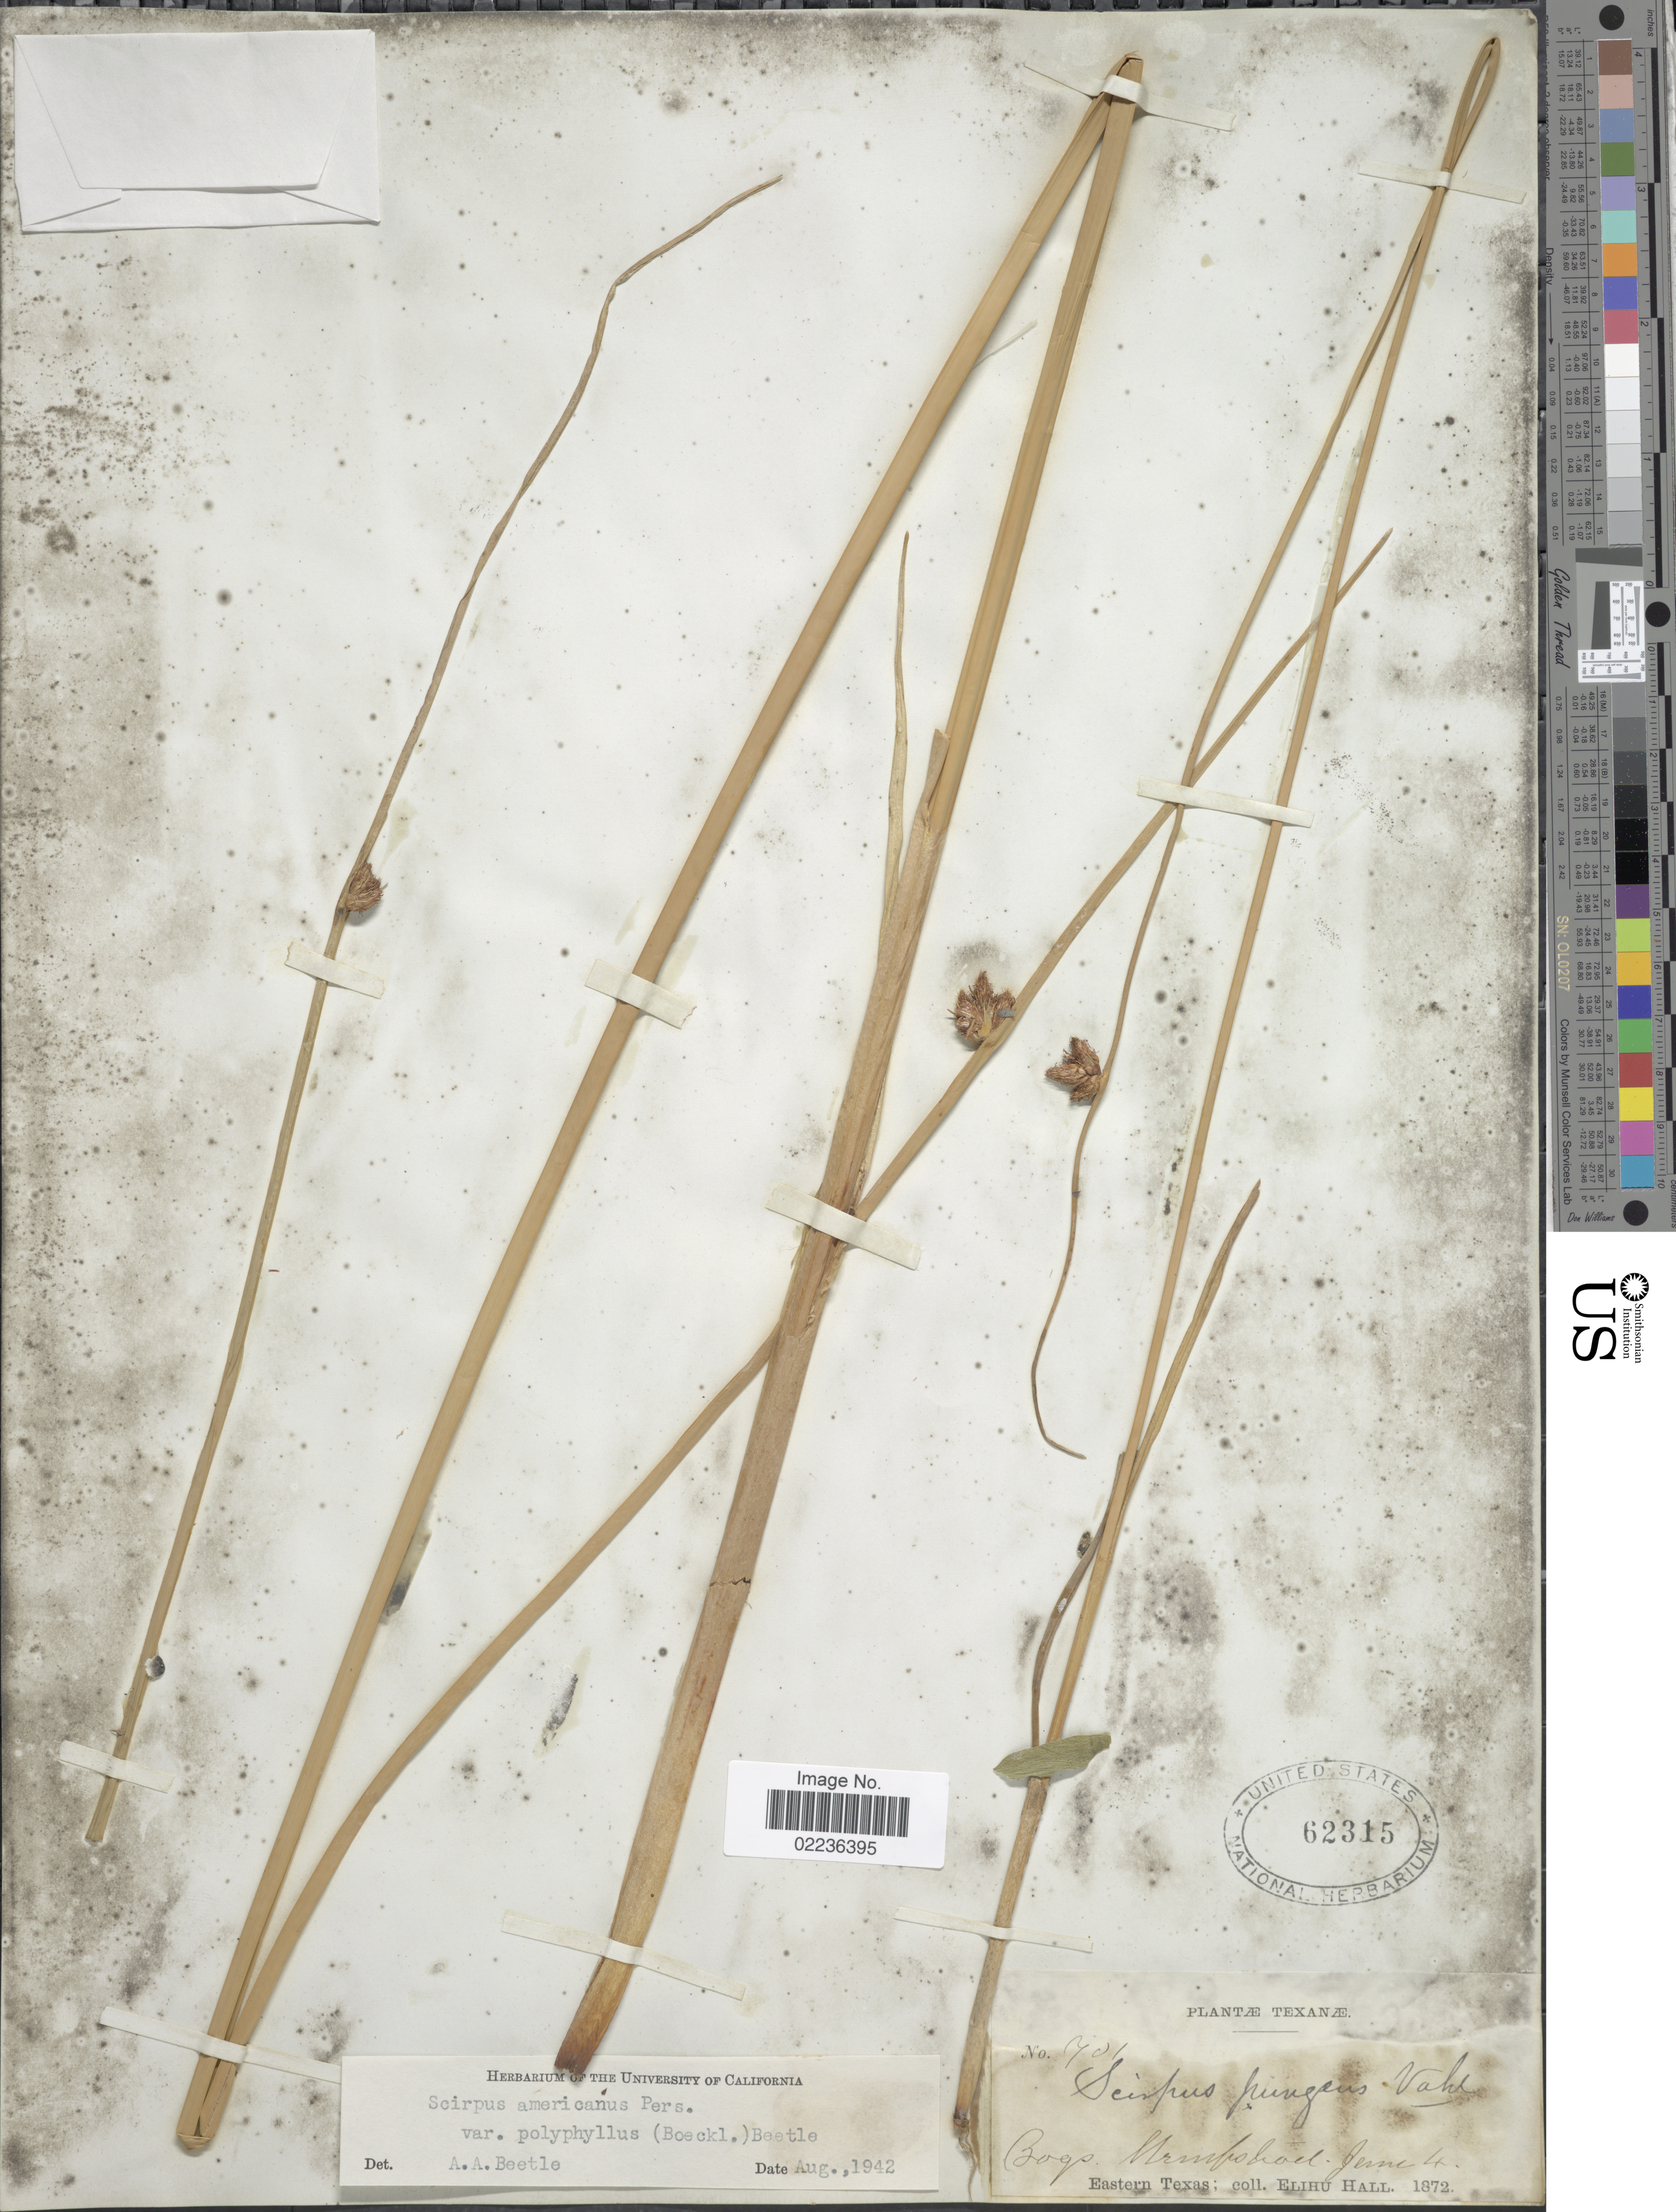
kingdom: Plantae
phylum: Tracheophyta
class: Liliopsida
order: Poales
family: Cyperaceae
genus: Schoenoplectus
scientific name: Schoenoplectus pungens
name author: (Vahl) Palla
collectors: E. Hall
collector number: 701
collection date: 1872-06-04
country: United States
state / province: Texas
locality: Eastern Texas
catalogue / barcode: US 62315